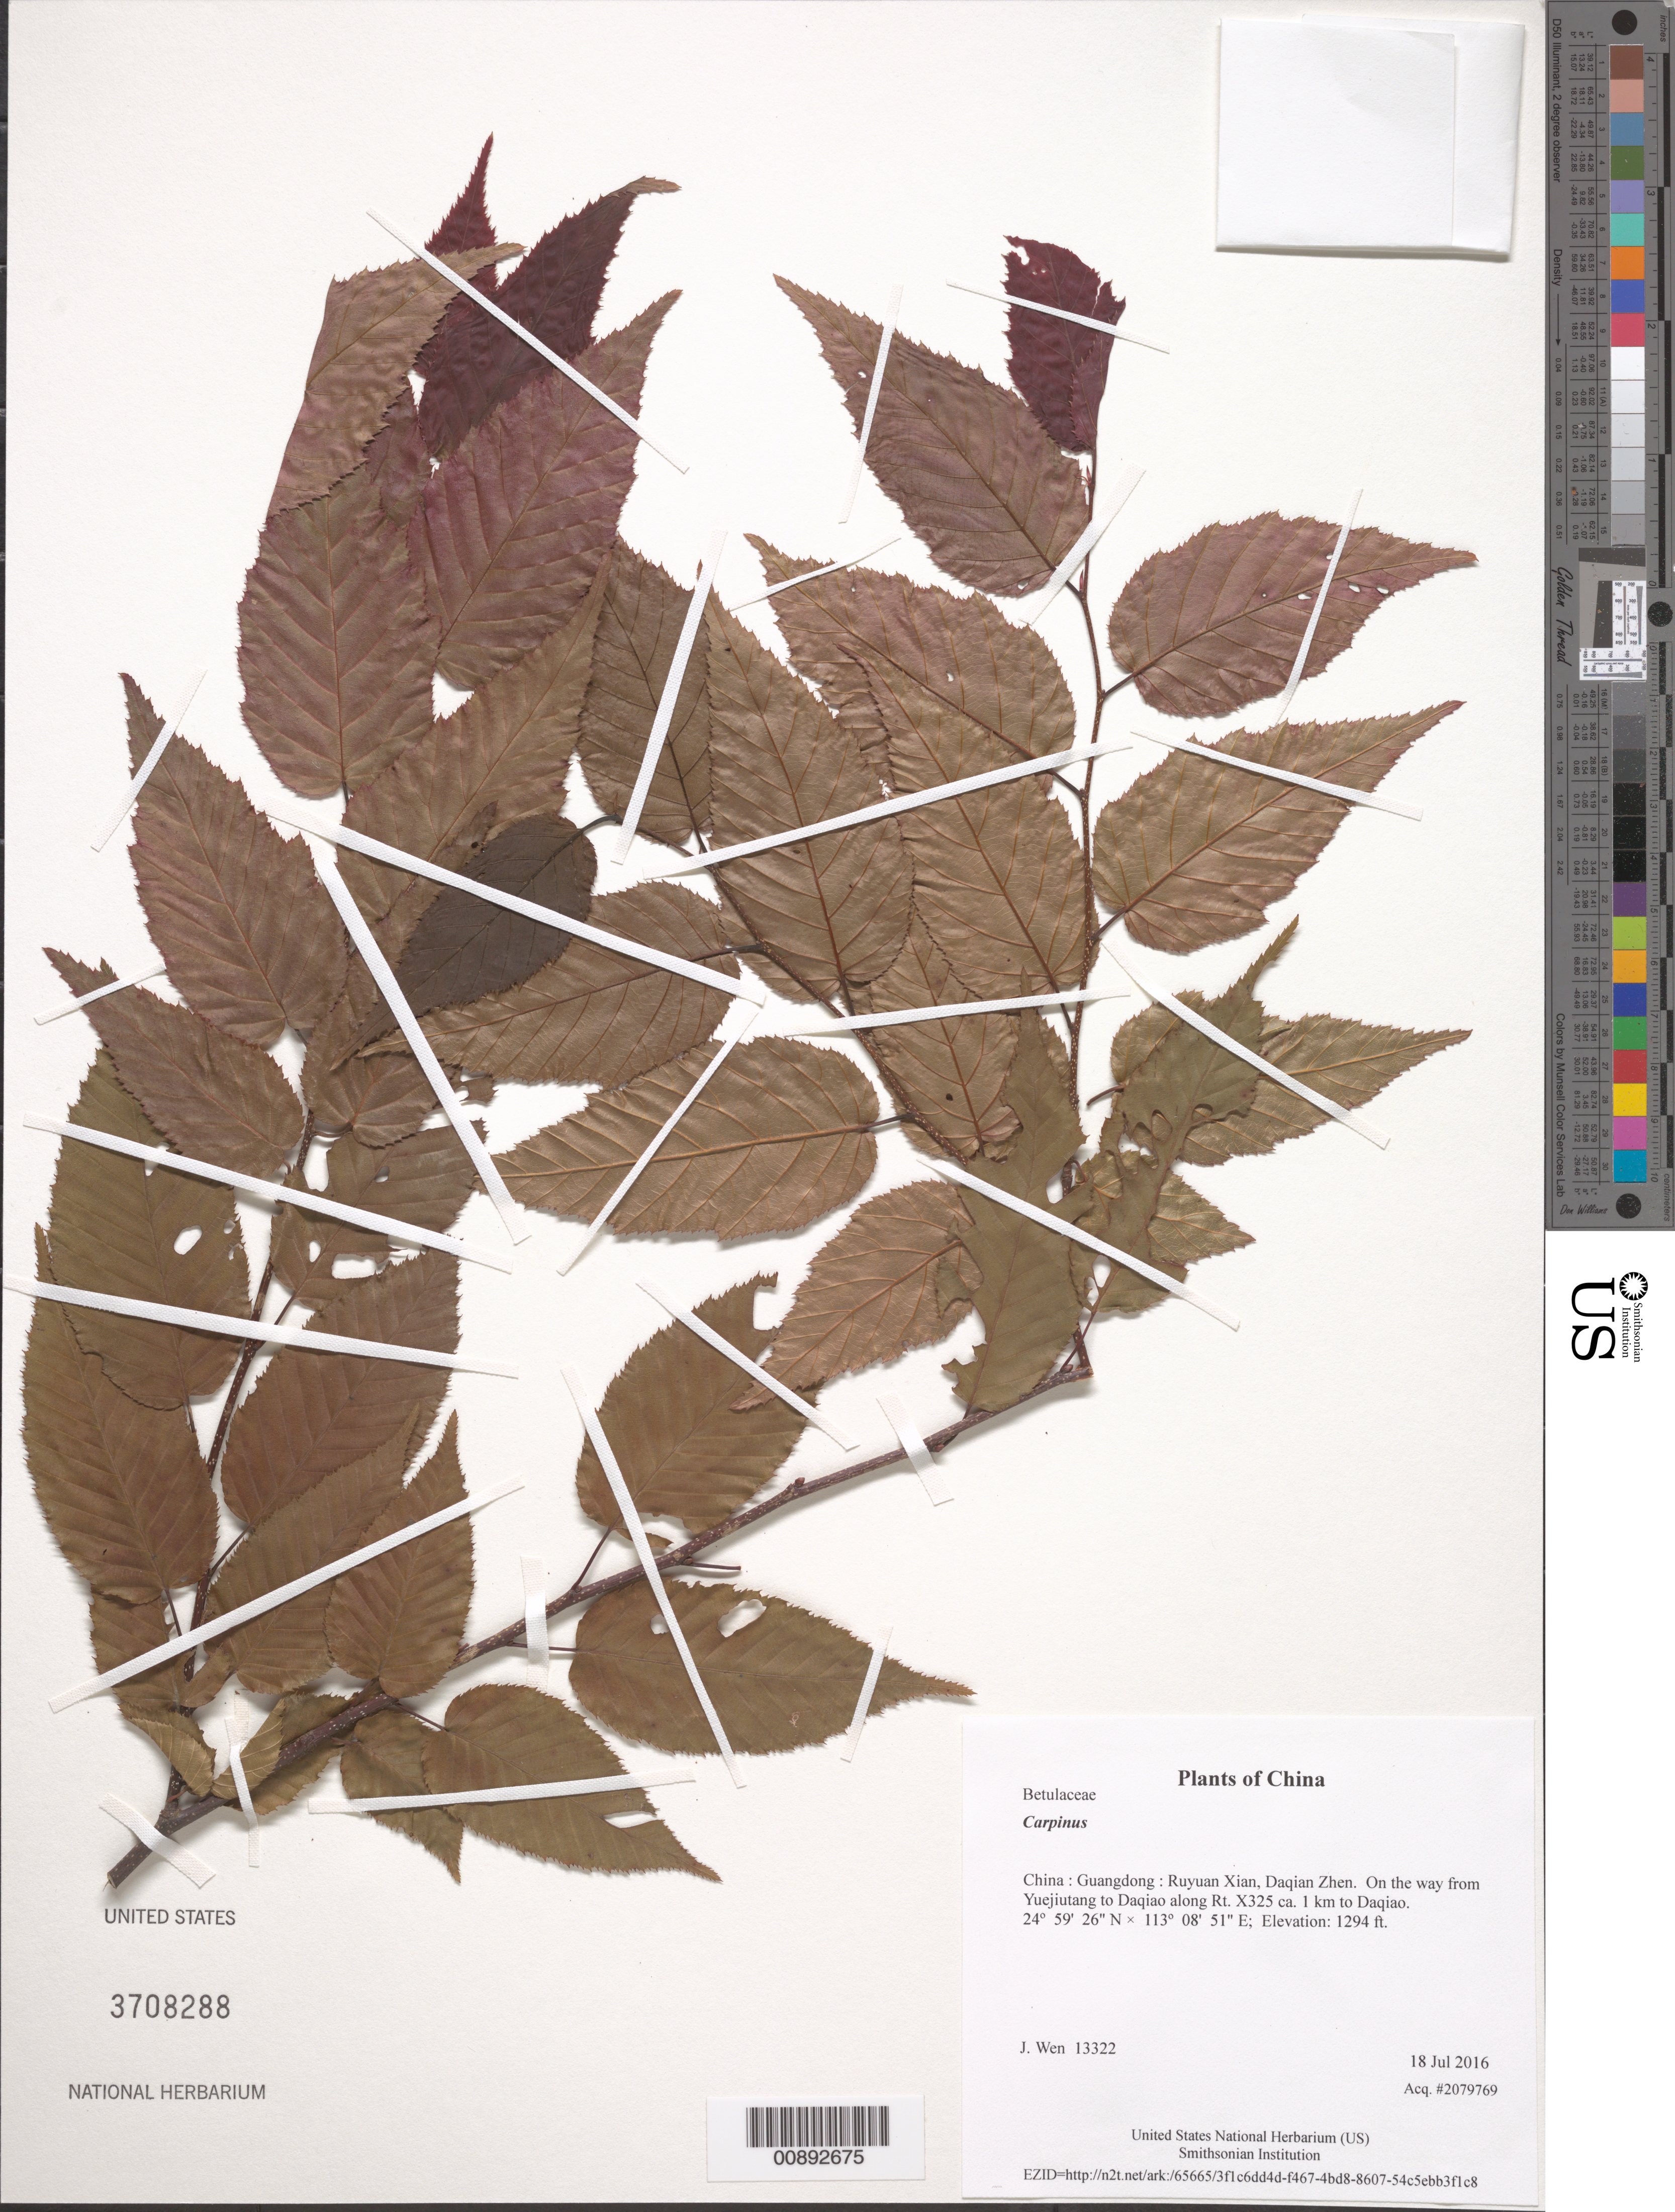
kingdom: Plantae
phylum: Tracheophyta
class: Magnoliopsida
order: Fagales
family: Betulaceae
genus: Carpinus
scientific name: Carpinus sp.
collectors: J. Wen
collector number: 13322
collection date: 2016-07-18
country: China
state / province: Guangdong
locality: Ruyuan Xian, Daqian Zhen. On the way from Yuejiutang to Daqiao along Rt. X325 ca. 1 km to Daqiao.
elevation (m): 394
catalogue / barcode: US 3708288